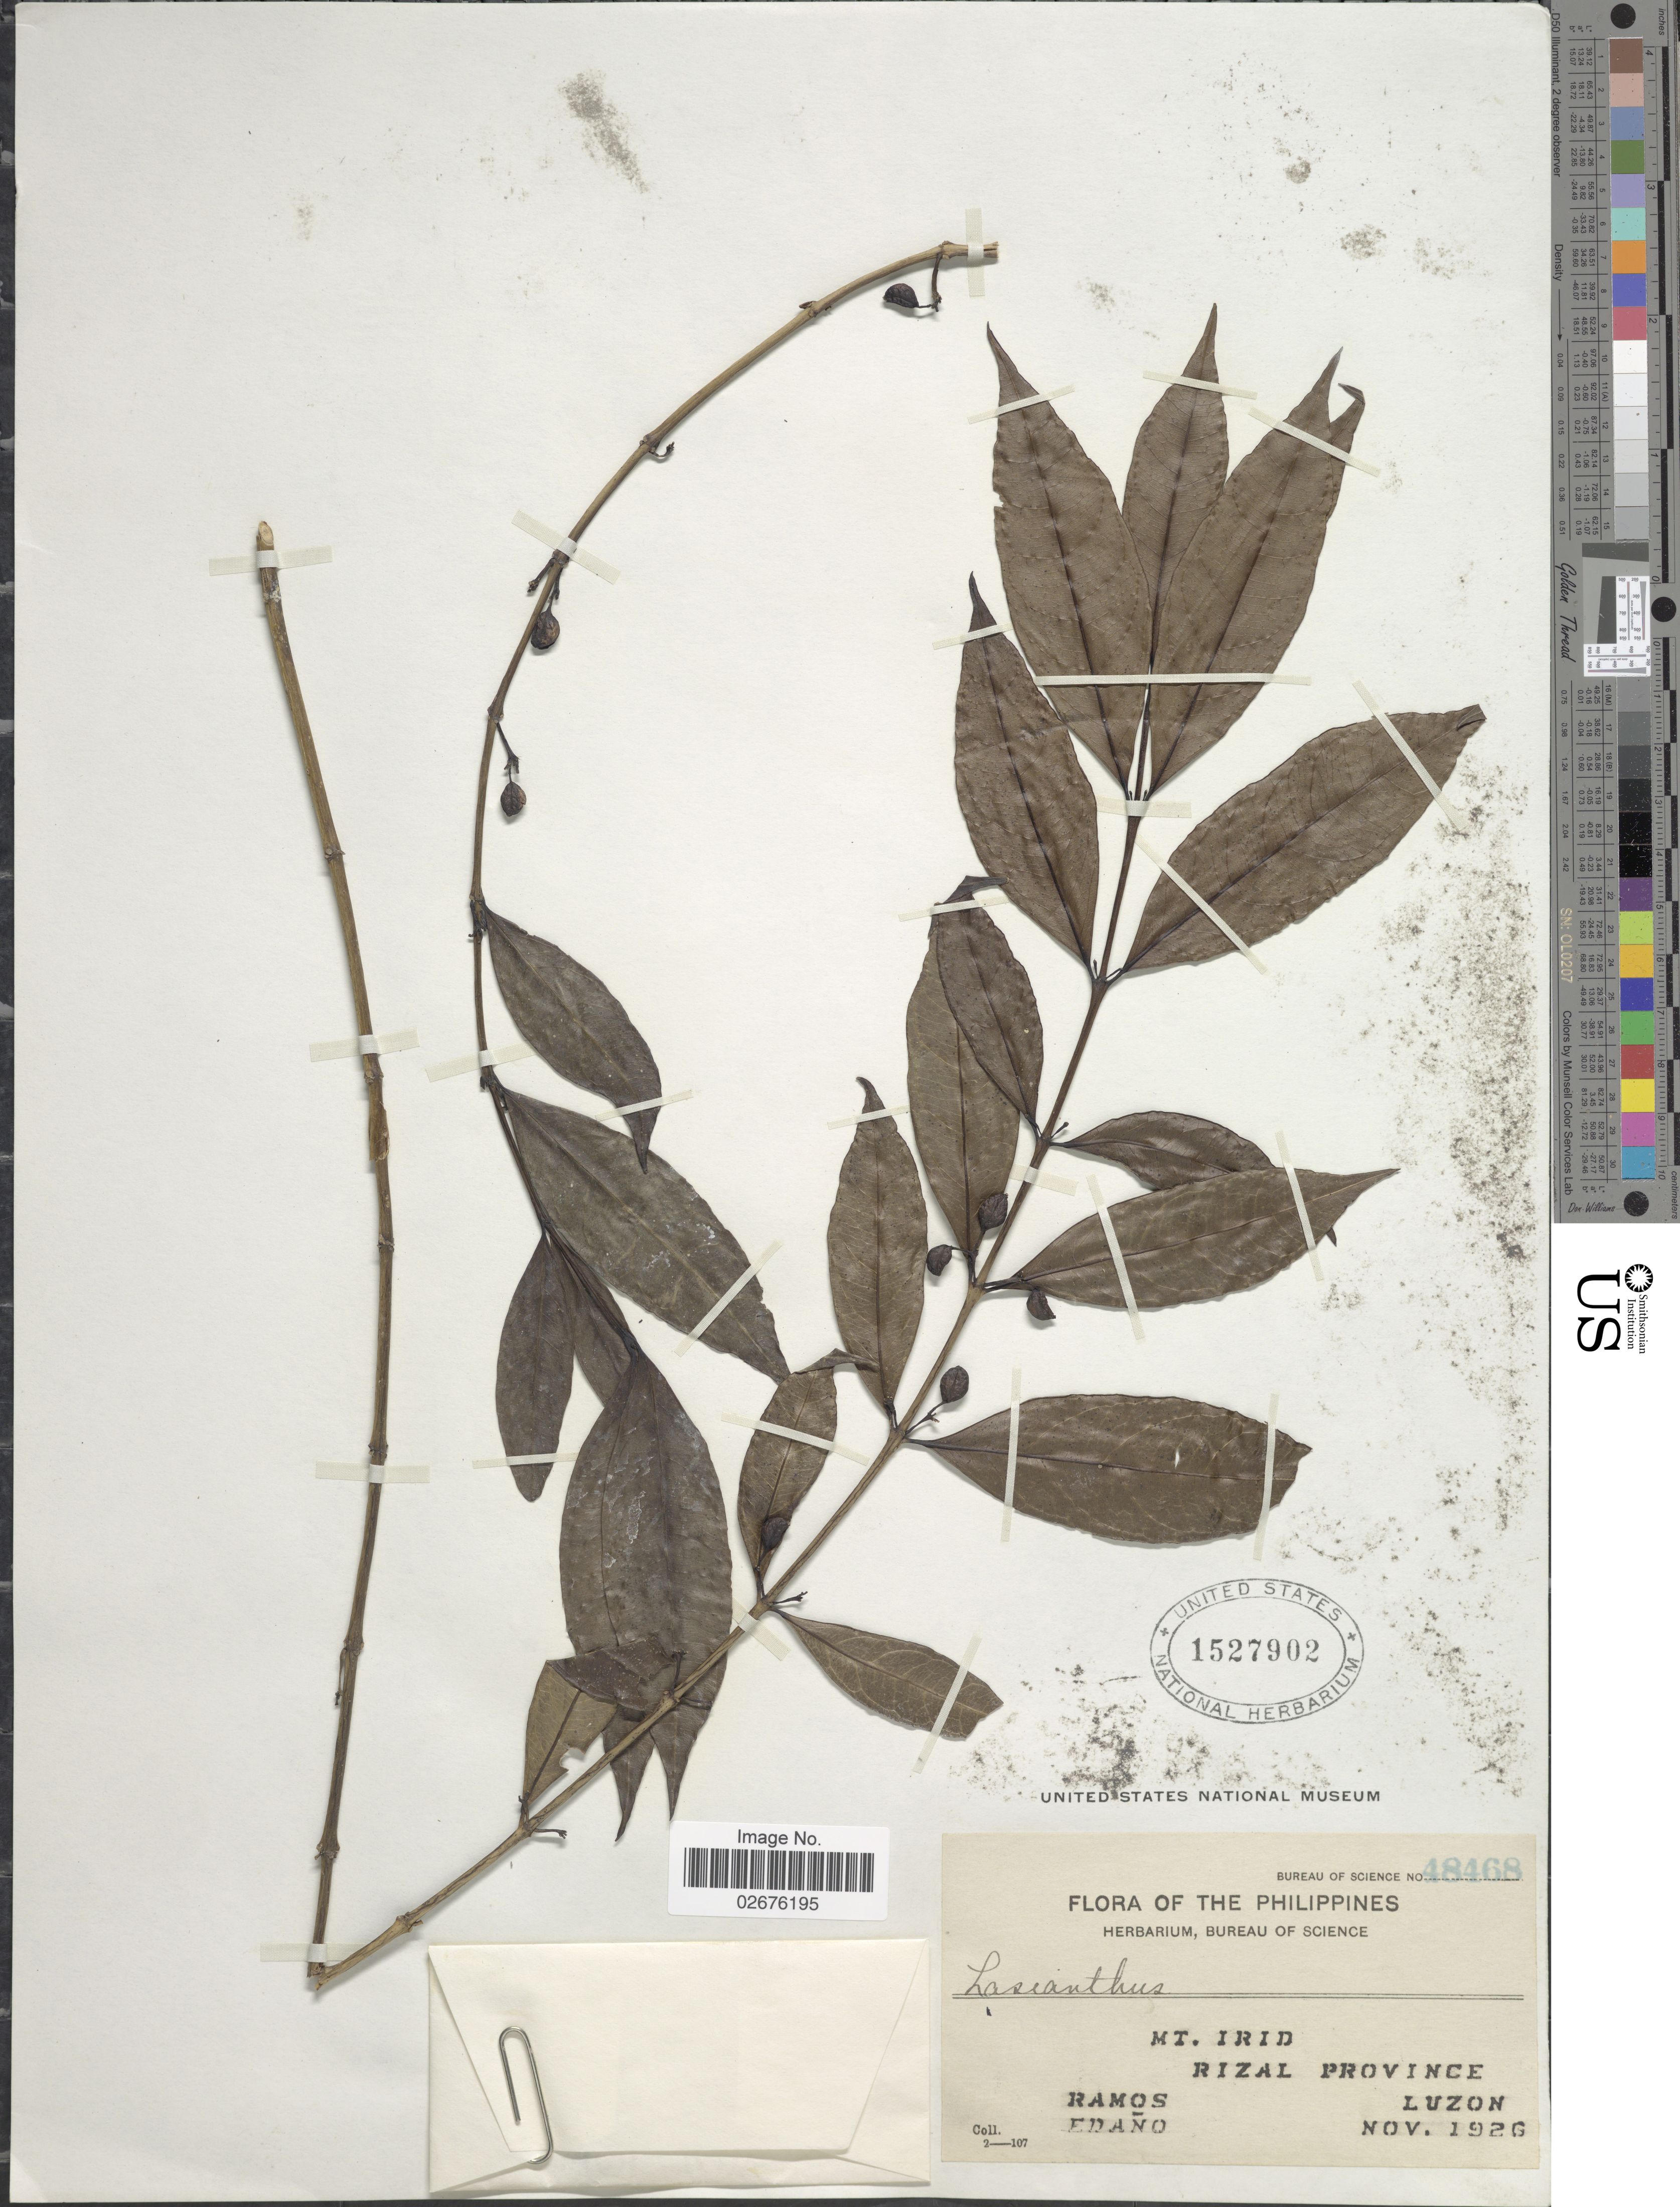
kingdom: Plantae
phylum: Tracheophyta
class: Magnoliopsida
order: Gentianales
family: Rubiaceae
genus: Lasianthus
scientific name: Lasianthus sp.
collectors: -. Ramos & -. Edano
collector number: Bureau of Science 48468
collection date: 1926-11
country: Philippines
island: Luzon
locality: Mt. Irid, Rizal Province, Luzon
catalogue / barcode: US 1527902